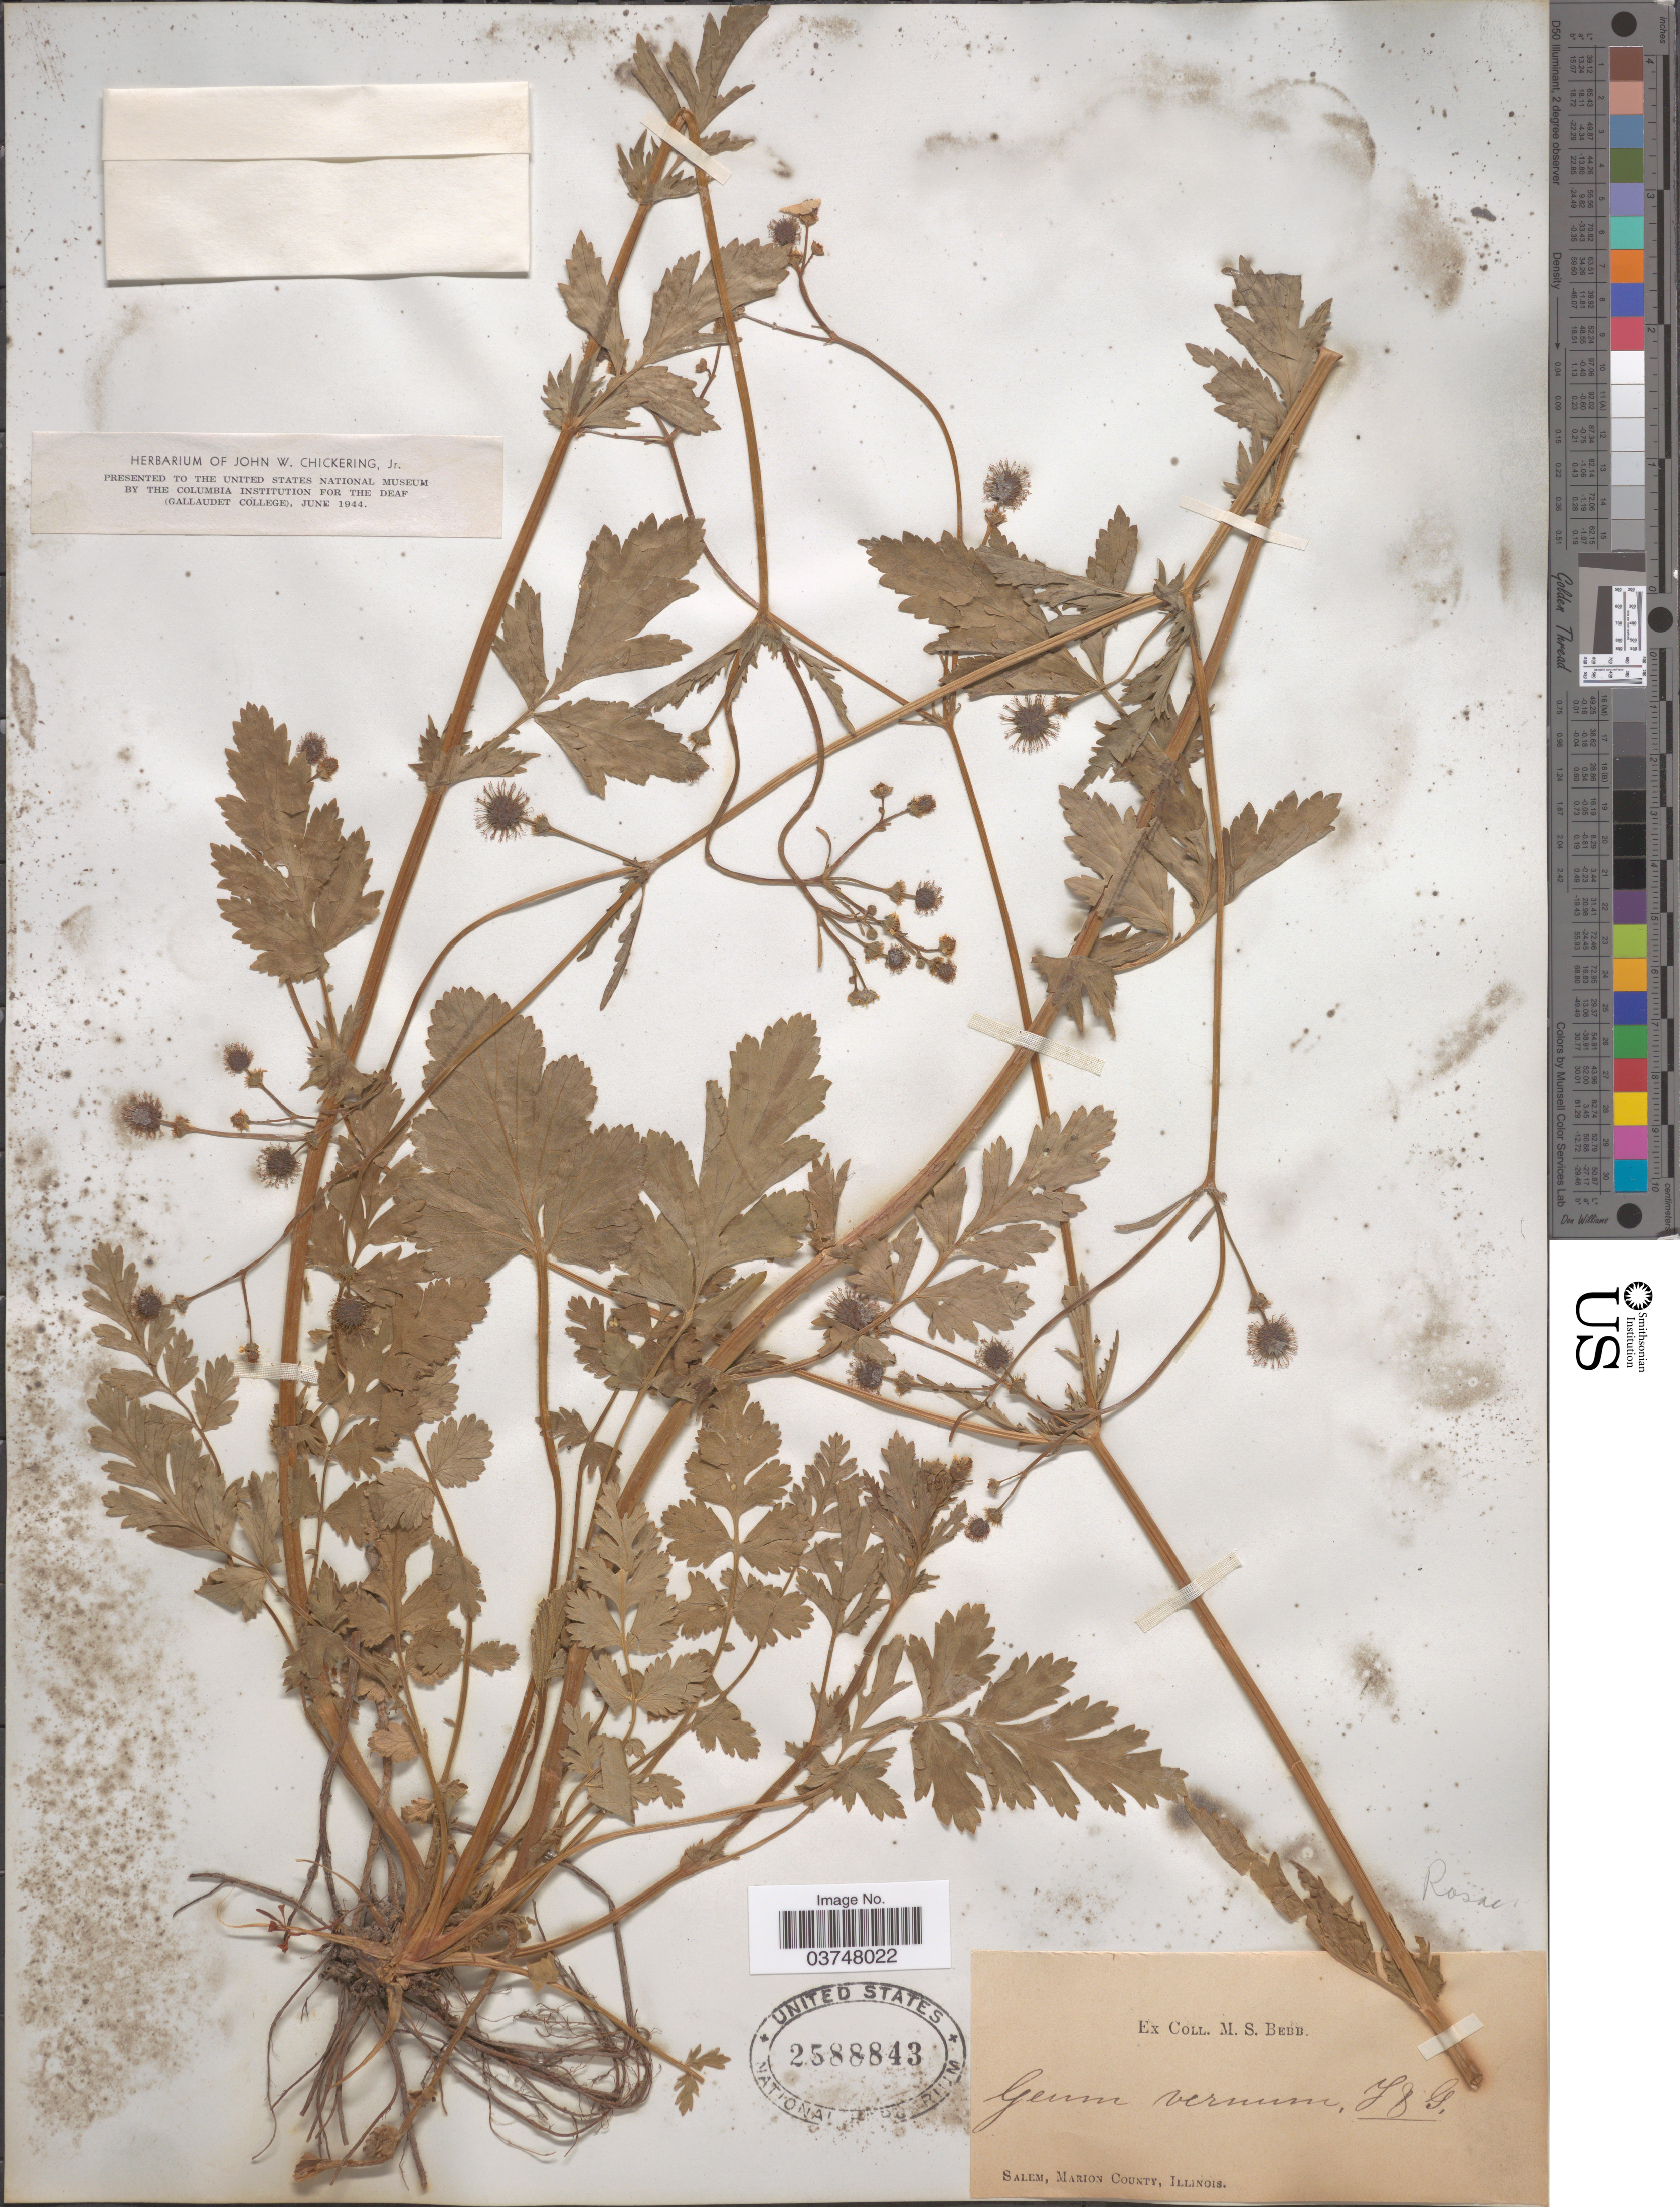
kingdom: Plantae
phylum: Tracheophyta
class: Magnoliopsida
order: Rosales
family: Rosaceae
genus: Geum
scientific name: Geum vernum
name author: (Raf.) Torr. & A. Gray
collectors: ex Herb. M. S. Bebb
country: United States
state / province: Illinois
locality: Salem, Marion County.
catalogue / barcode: US 2588843